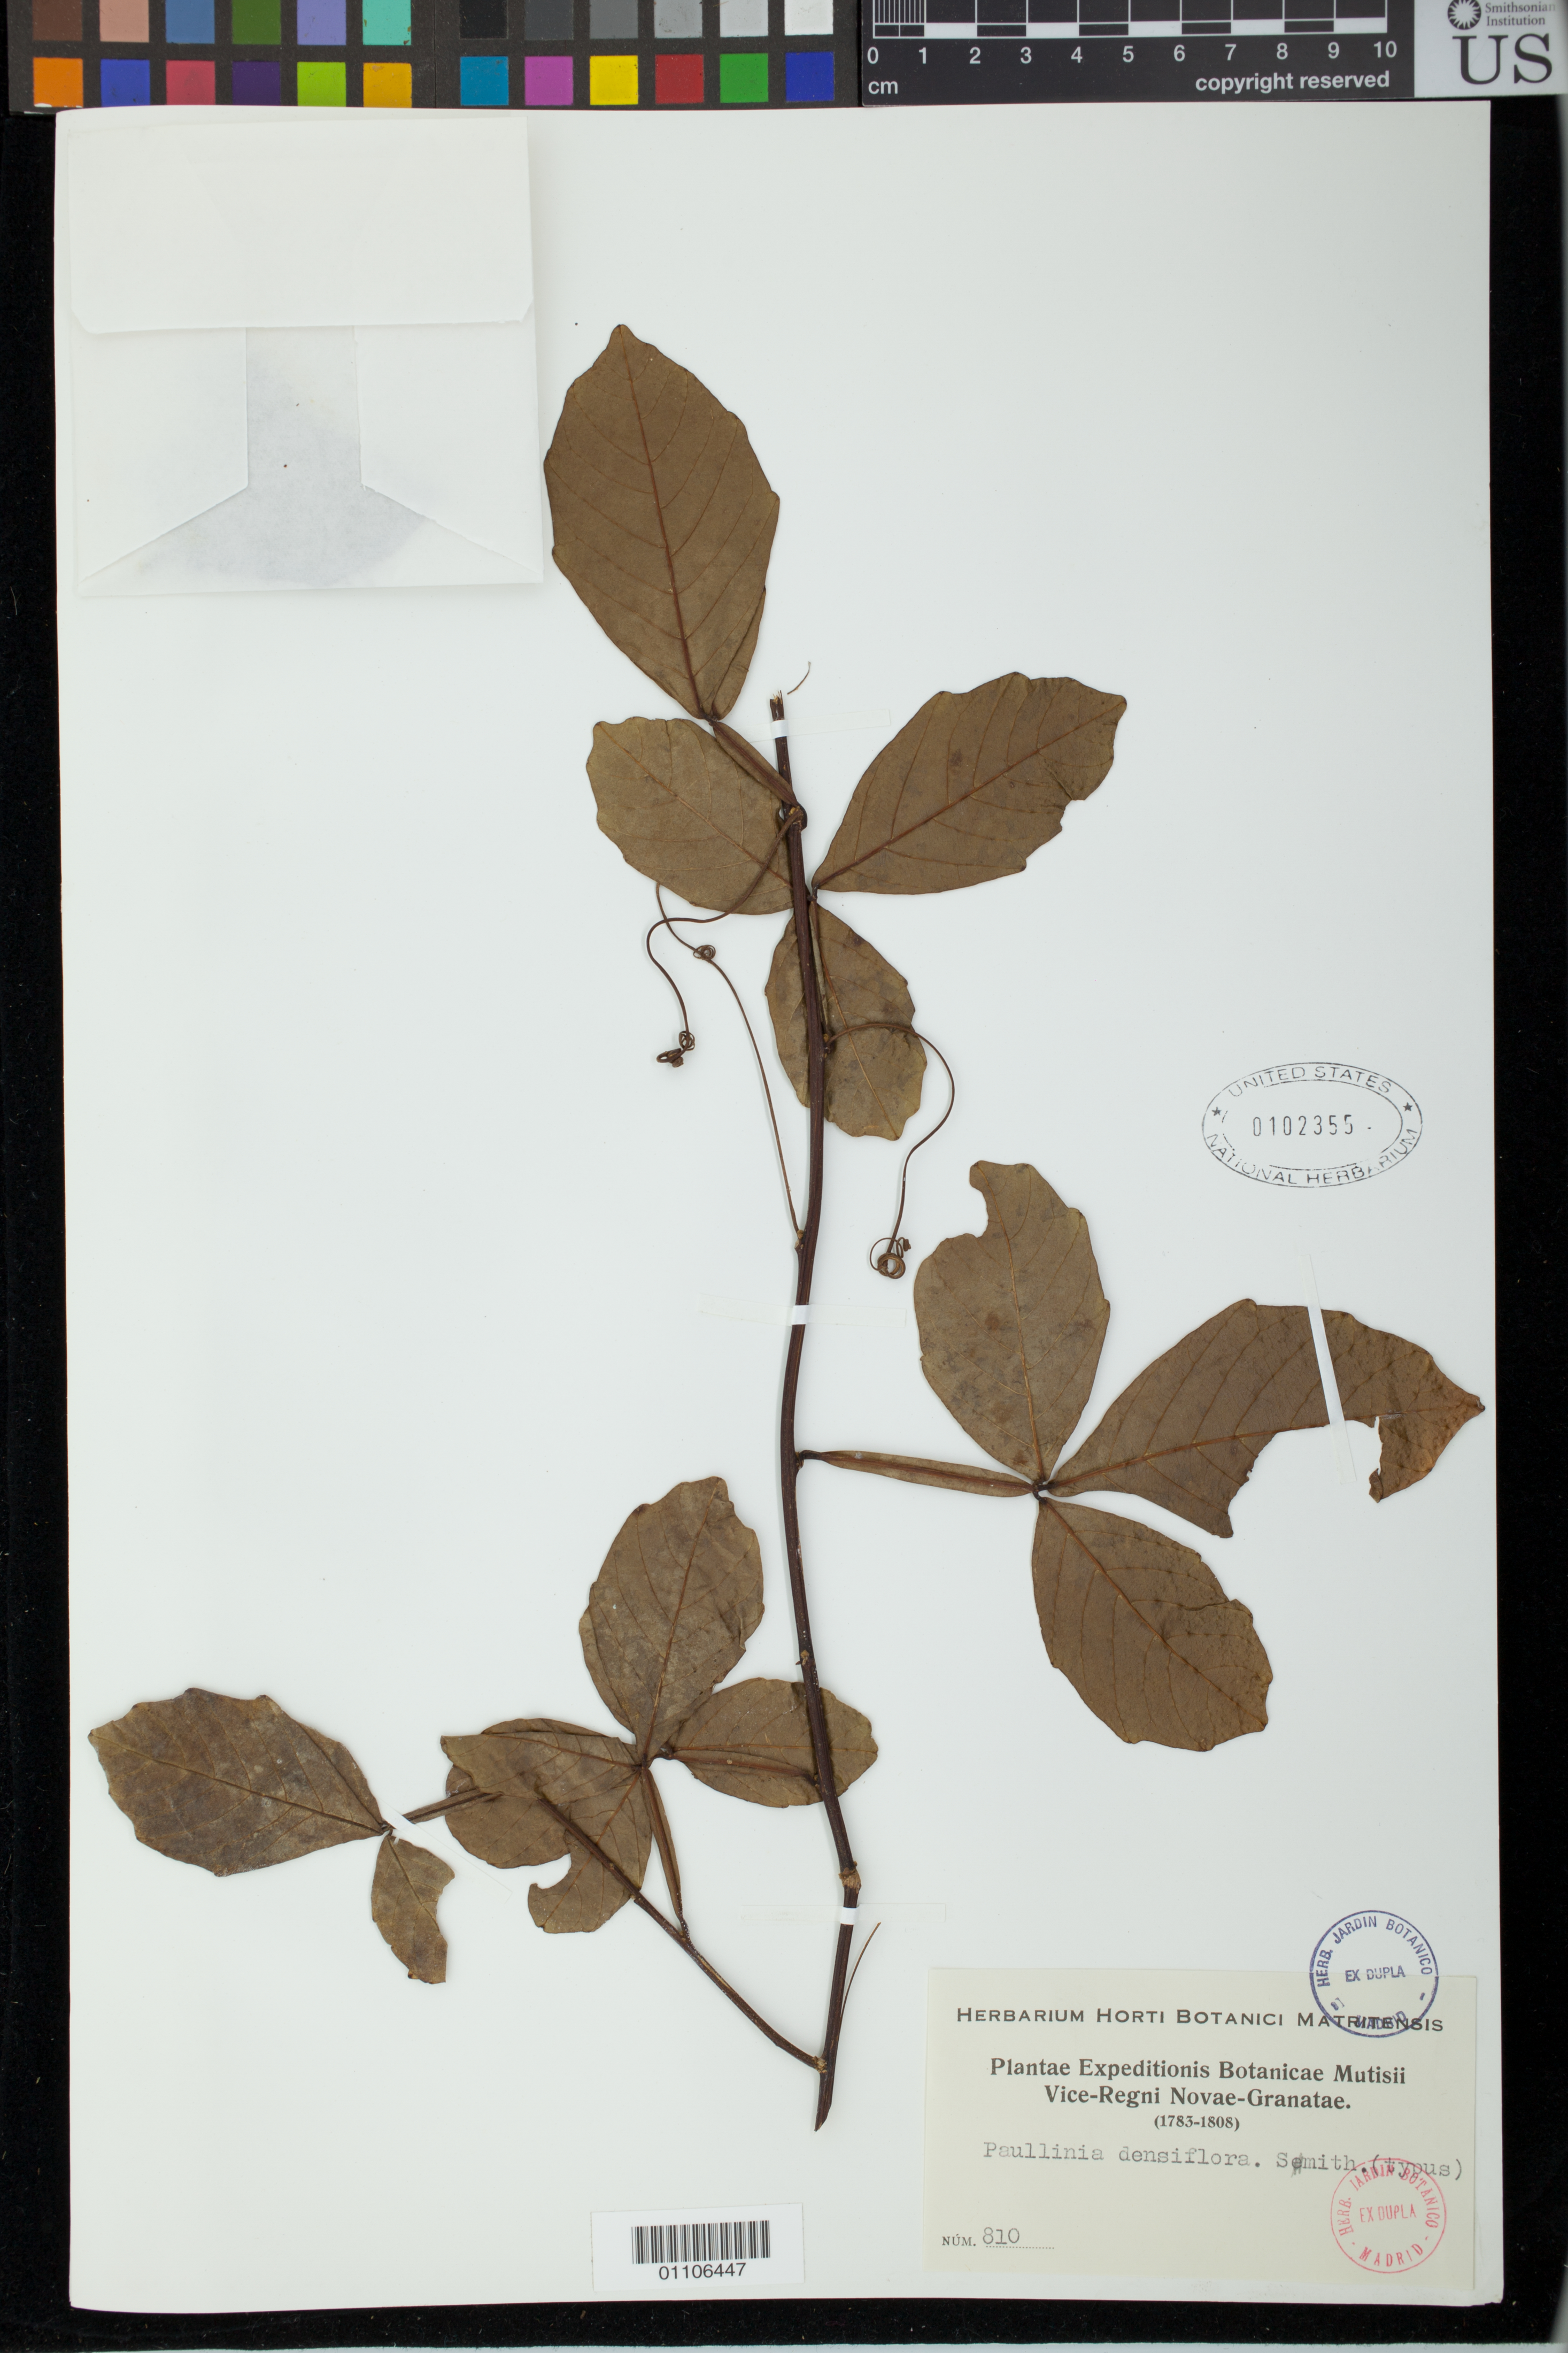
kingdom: Plantae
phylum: Tracheophyta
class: Magnoliopsida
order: Sapindales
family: Sapindaceae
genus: Paullinia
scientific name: Paullinia densiflora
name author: Sm.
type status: Isotype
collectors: J. C. B. Mutis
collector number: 810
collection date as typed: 1783-1808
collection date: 1783/1808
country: Colombia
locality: Plantae Expeditionis Botanicae Mutisii Vice-Regni Novae-Granatae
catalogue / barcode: US 102355